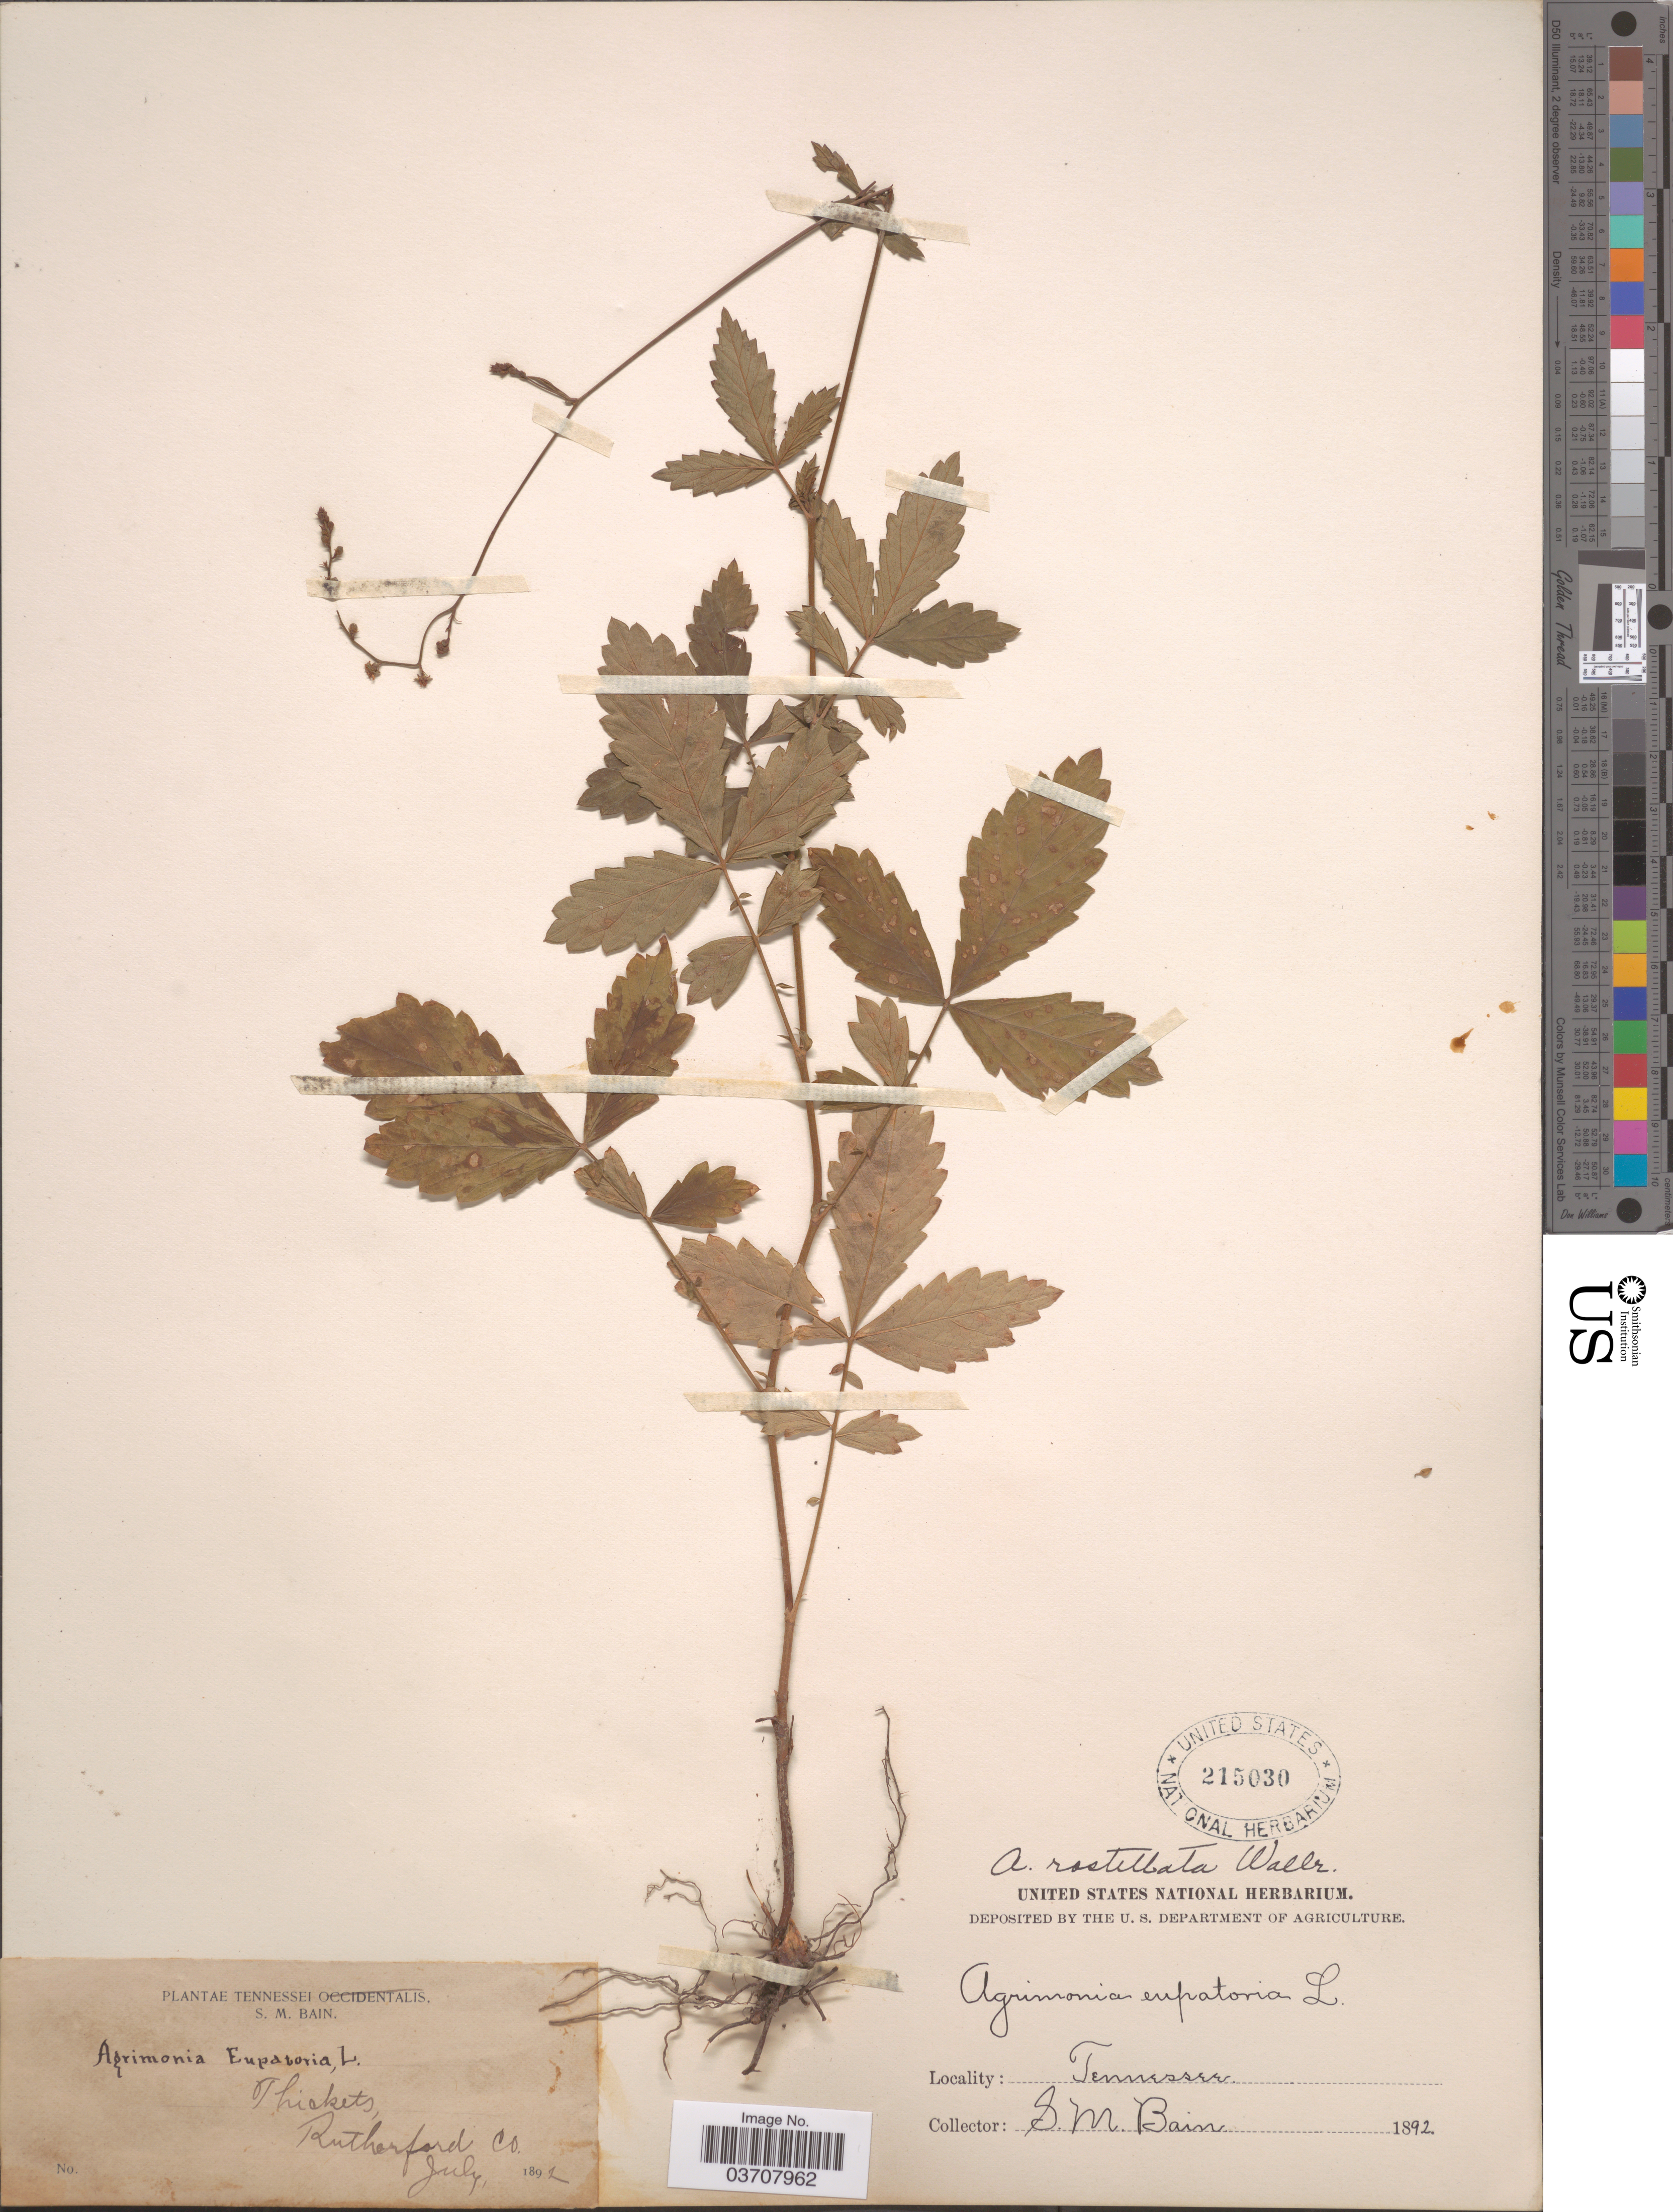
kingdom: Plantae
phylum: Tracheophyta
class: Magnoliopsida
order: Rosales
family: Rosaceae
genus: Agrimonia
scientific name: Agrimonia rostellata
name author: Wallr.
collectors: S. M. Bain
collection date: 1892-07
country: United States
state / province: Tennessee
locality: Rutherford Co.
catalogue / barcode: US 215030